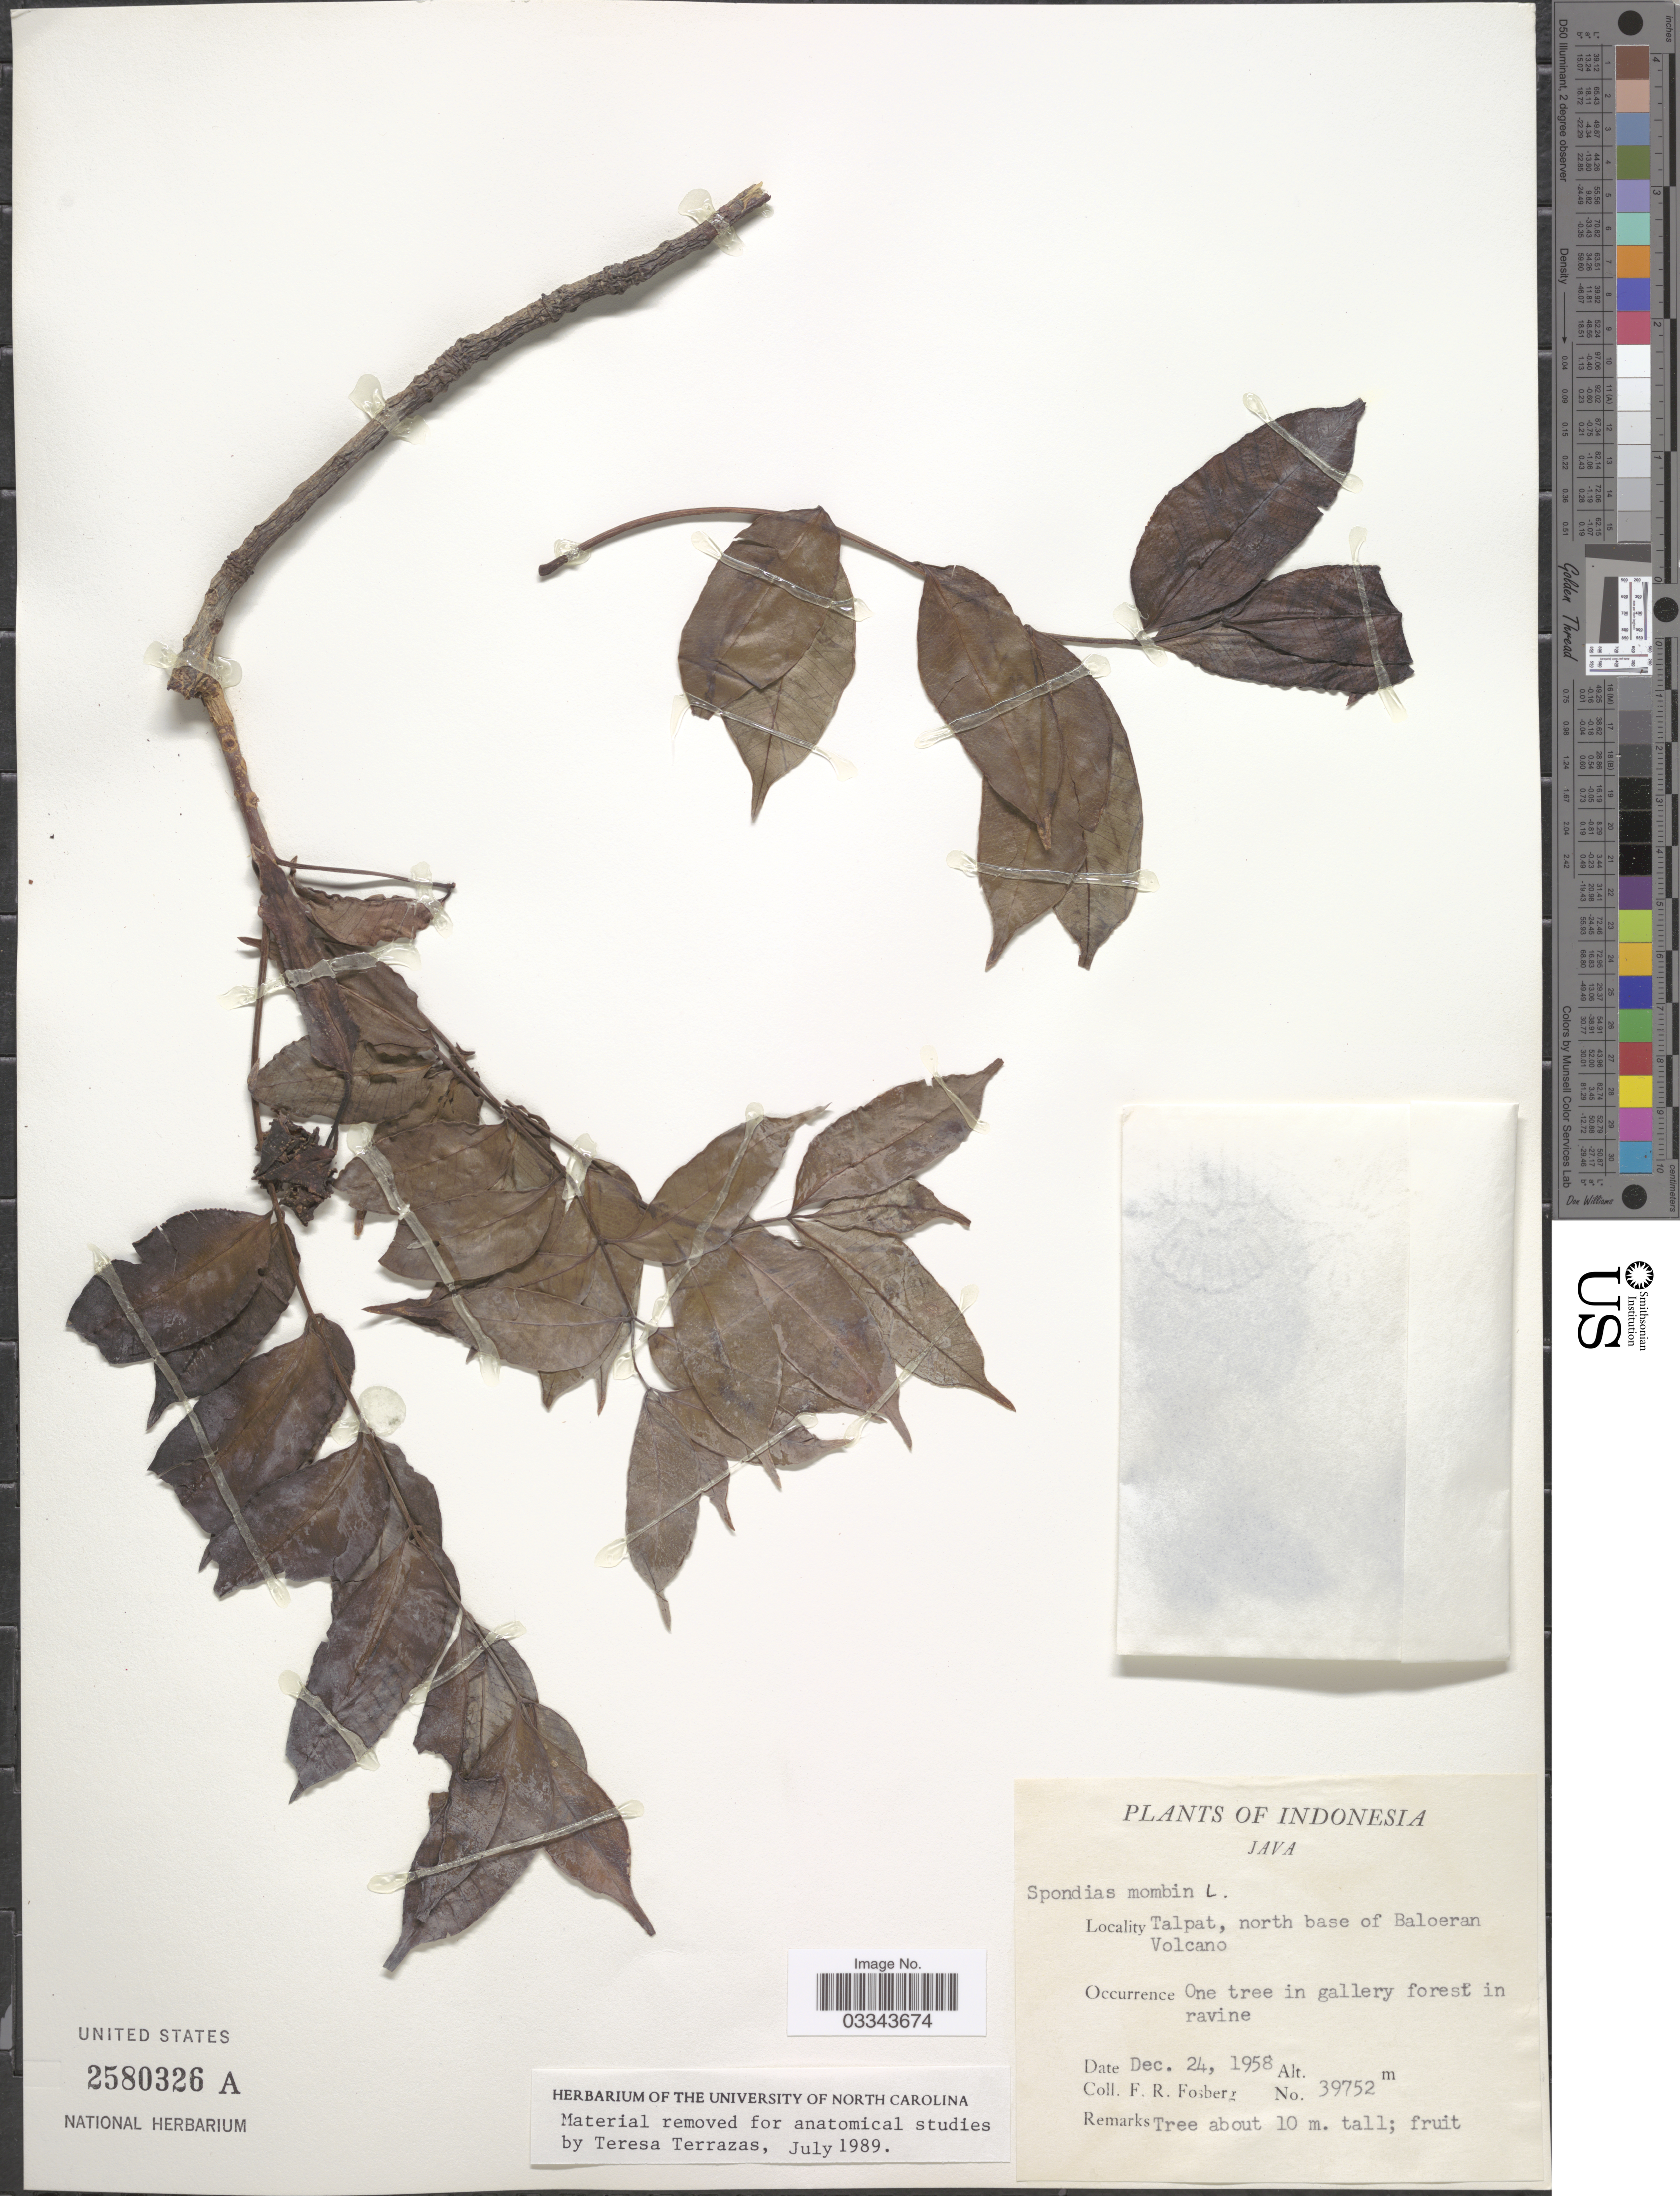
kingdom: Plantae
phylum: Tracheophyta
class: Magnoliopsida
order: Sapindales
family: Anacardiaceae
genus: Spondias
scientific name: Spondias mombin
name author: L.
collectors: F. R. Fosberg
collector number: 39752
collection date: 1958-12-24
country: Indonesia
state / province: Java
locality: Talpat, north base of Baloeran Volcano.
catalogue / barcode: US 2580326A